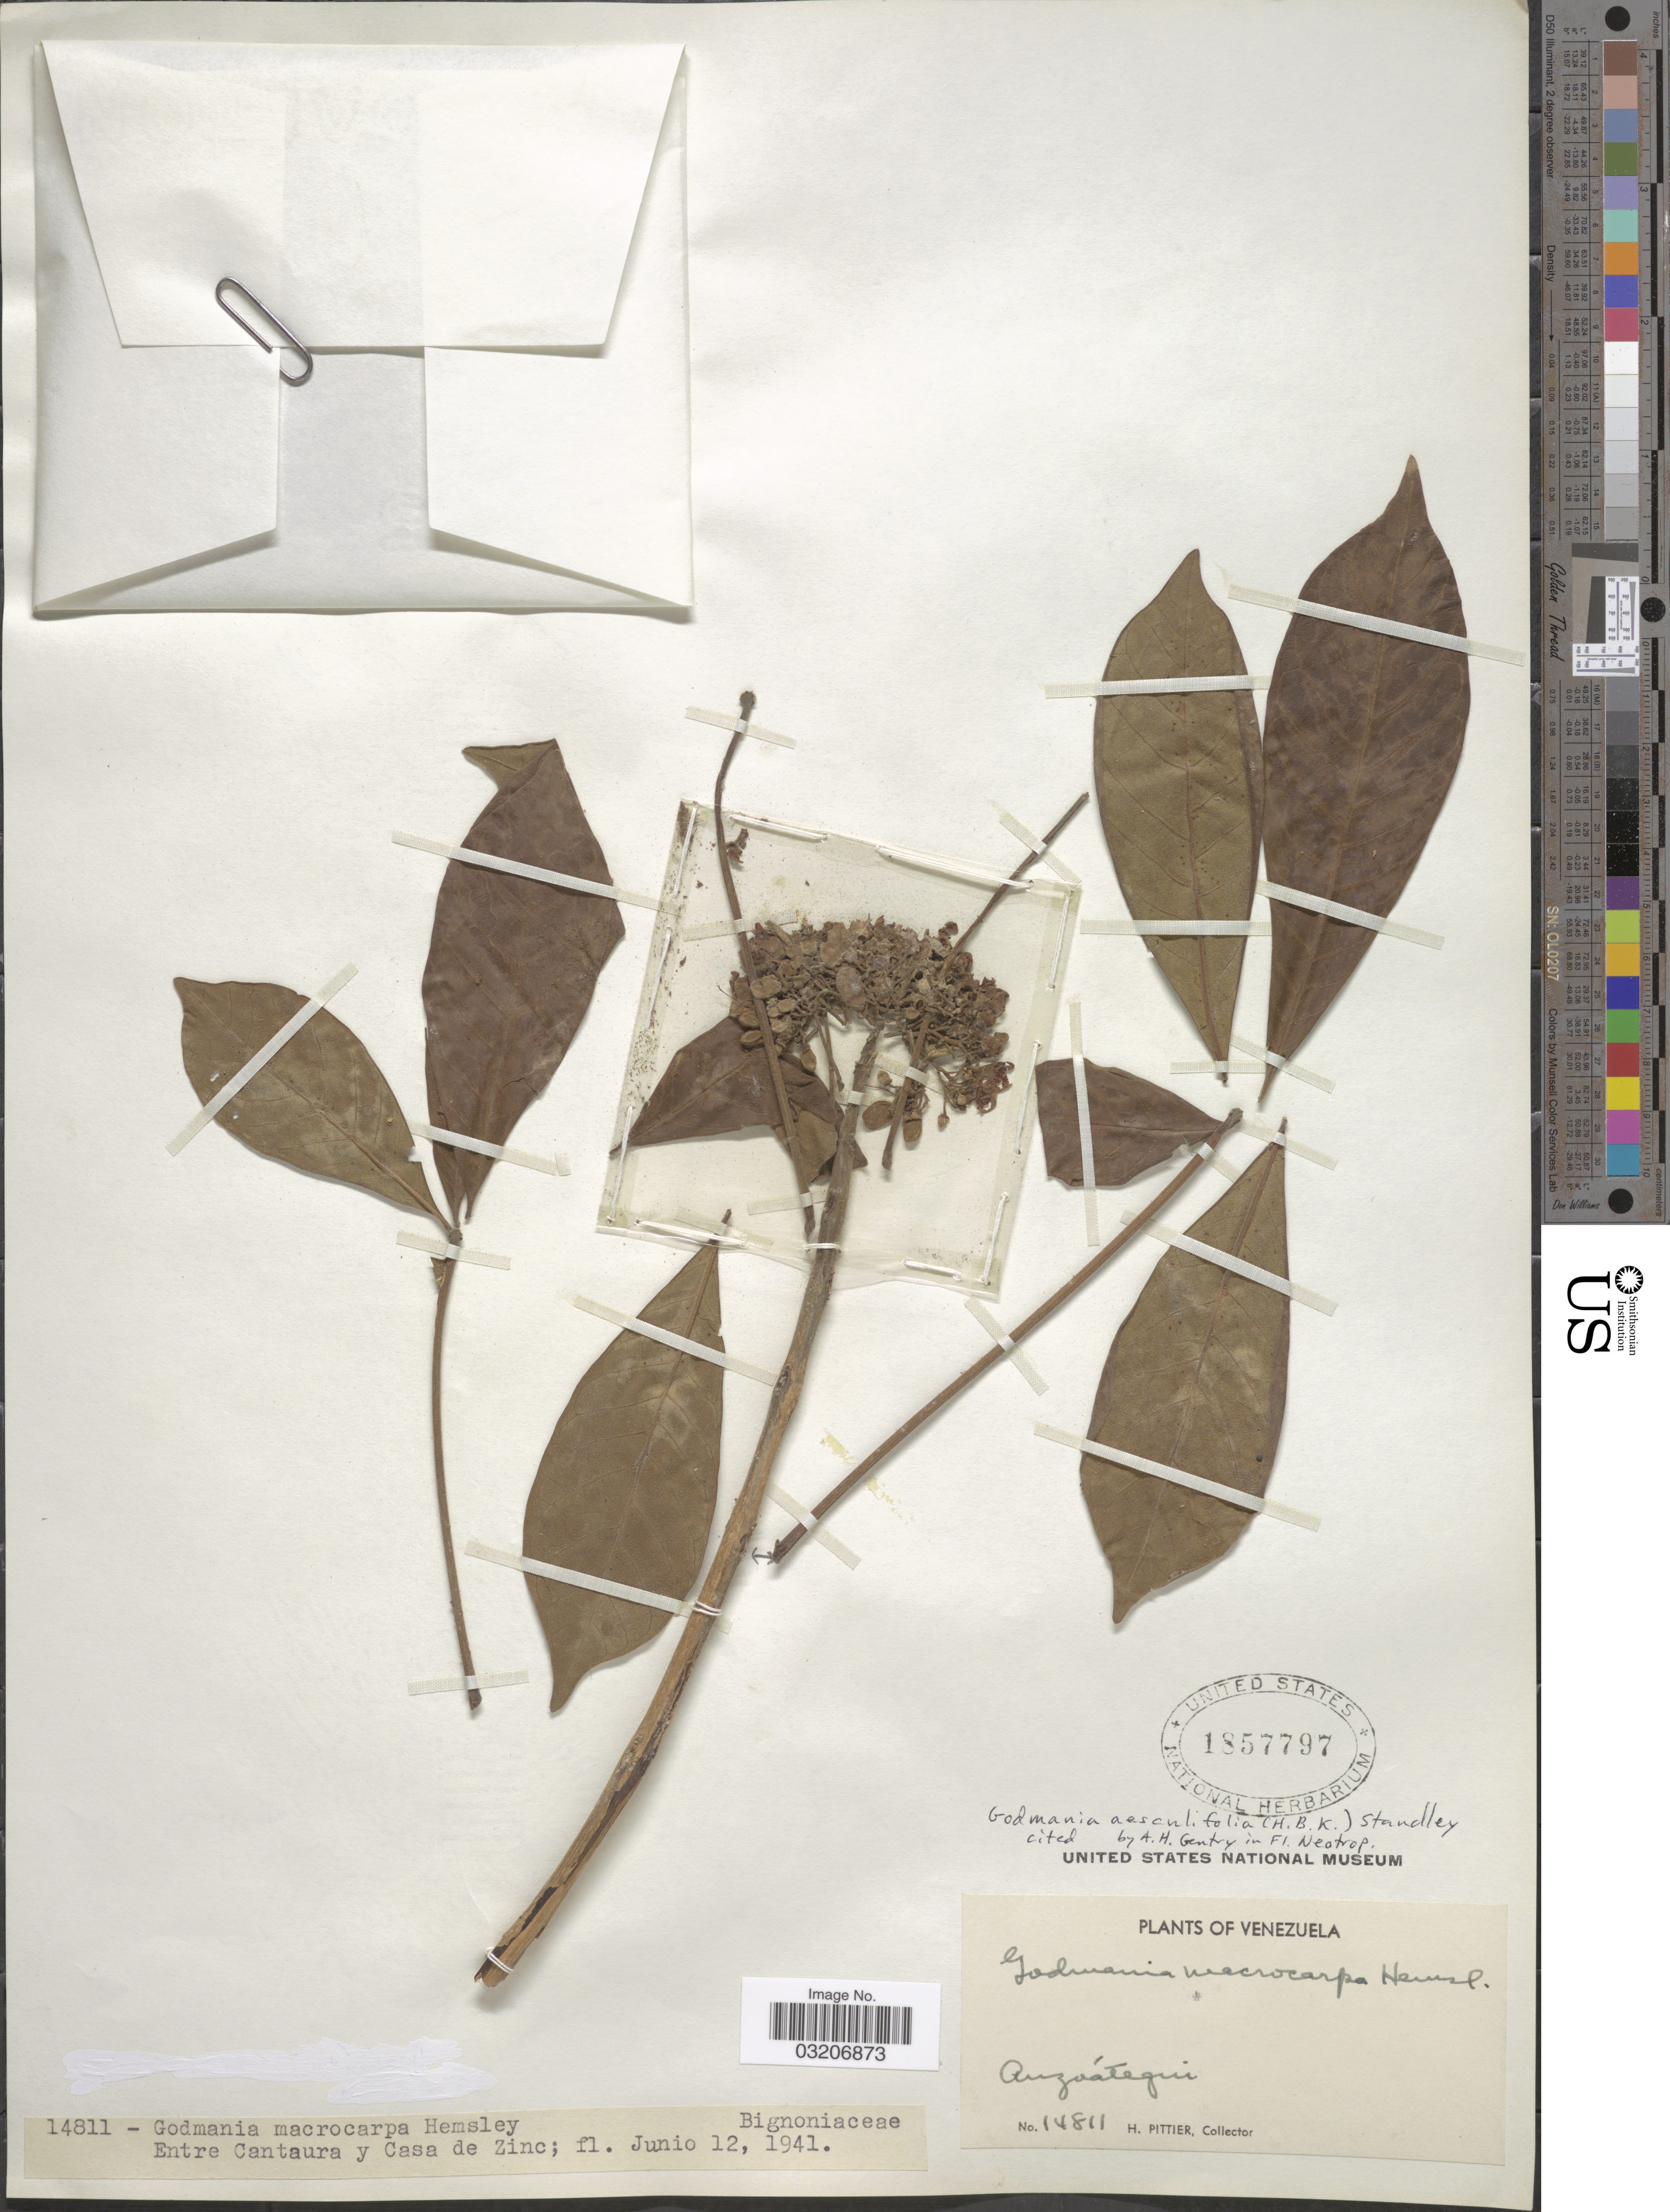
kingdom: Plantae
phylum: Tracheophyta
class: Magnoliopsida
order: Lamiales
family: Bignoniaceae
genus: Godmania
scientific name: Godmania aesculifolia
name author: Standl.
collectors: H. F. Pittier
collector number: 14811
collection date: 1941-06-12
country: Venezuela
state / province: Anzoategui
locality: Entre Cantaura y Casa de Zinc.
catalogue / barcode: US 1857797